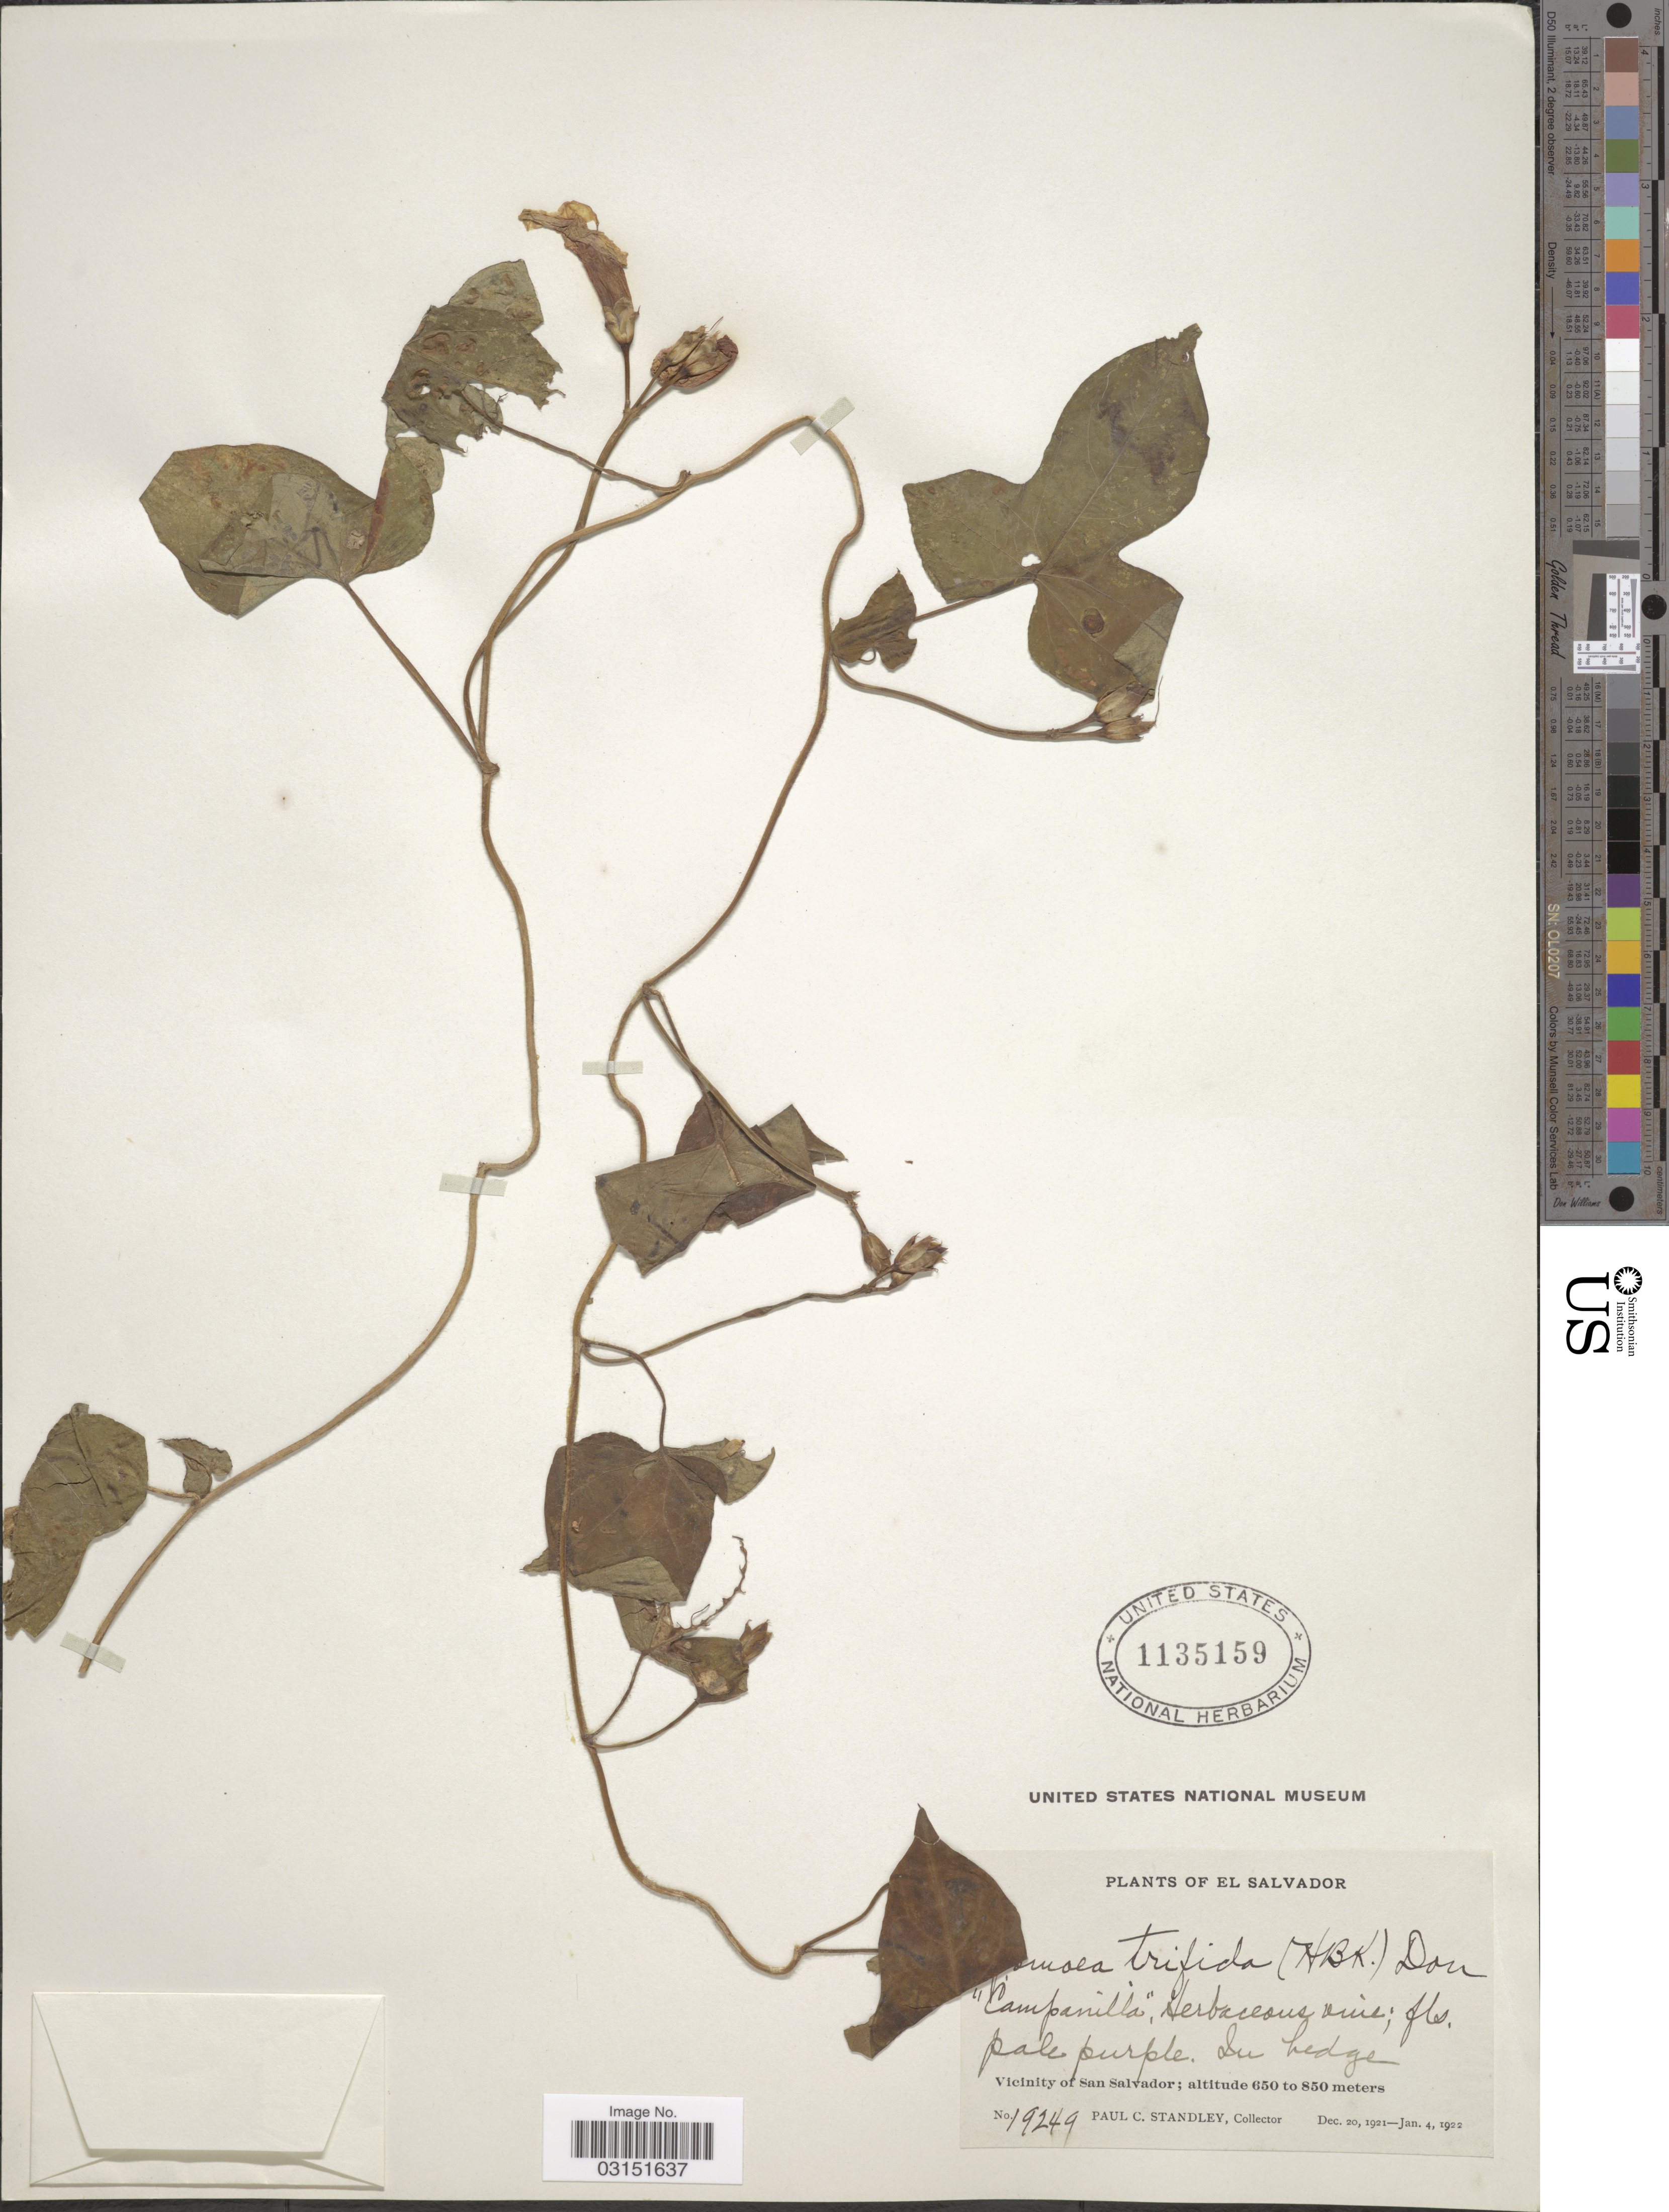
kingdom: Plantae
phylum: Tracheophyta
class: Magnoliopsida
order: Solanales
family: Convolvulaceae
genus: Ipomoea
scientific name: Ipomoea trifida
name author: (Kunth) G. Don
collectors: P. C. Standley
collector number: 19249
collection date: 1921-12-20/1922-01-04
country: El Salvador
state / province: San Salvador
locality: Vicinity of San Salvador.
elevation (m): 650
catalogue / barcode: US 1135159